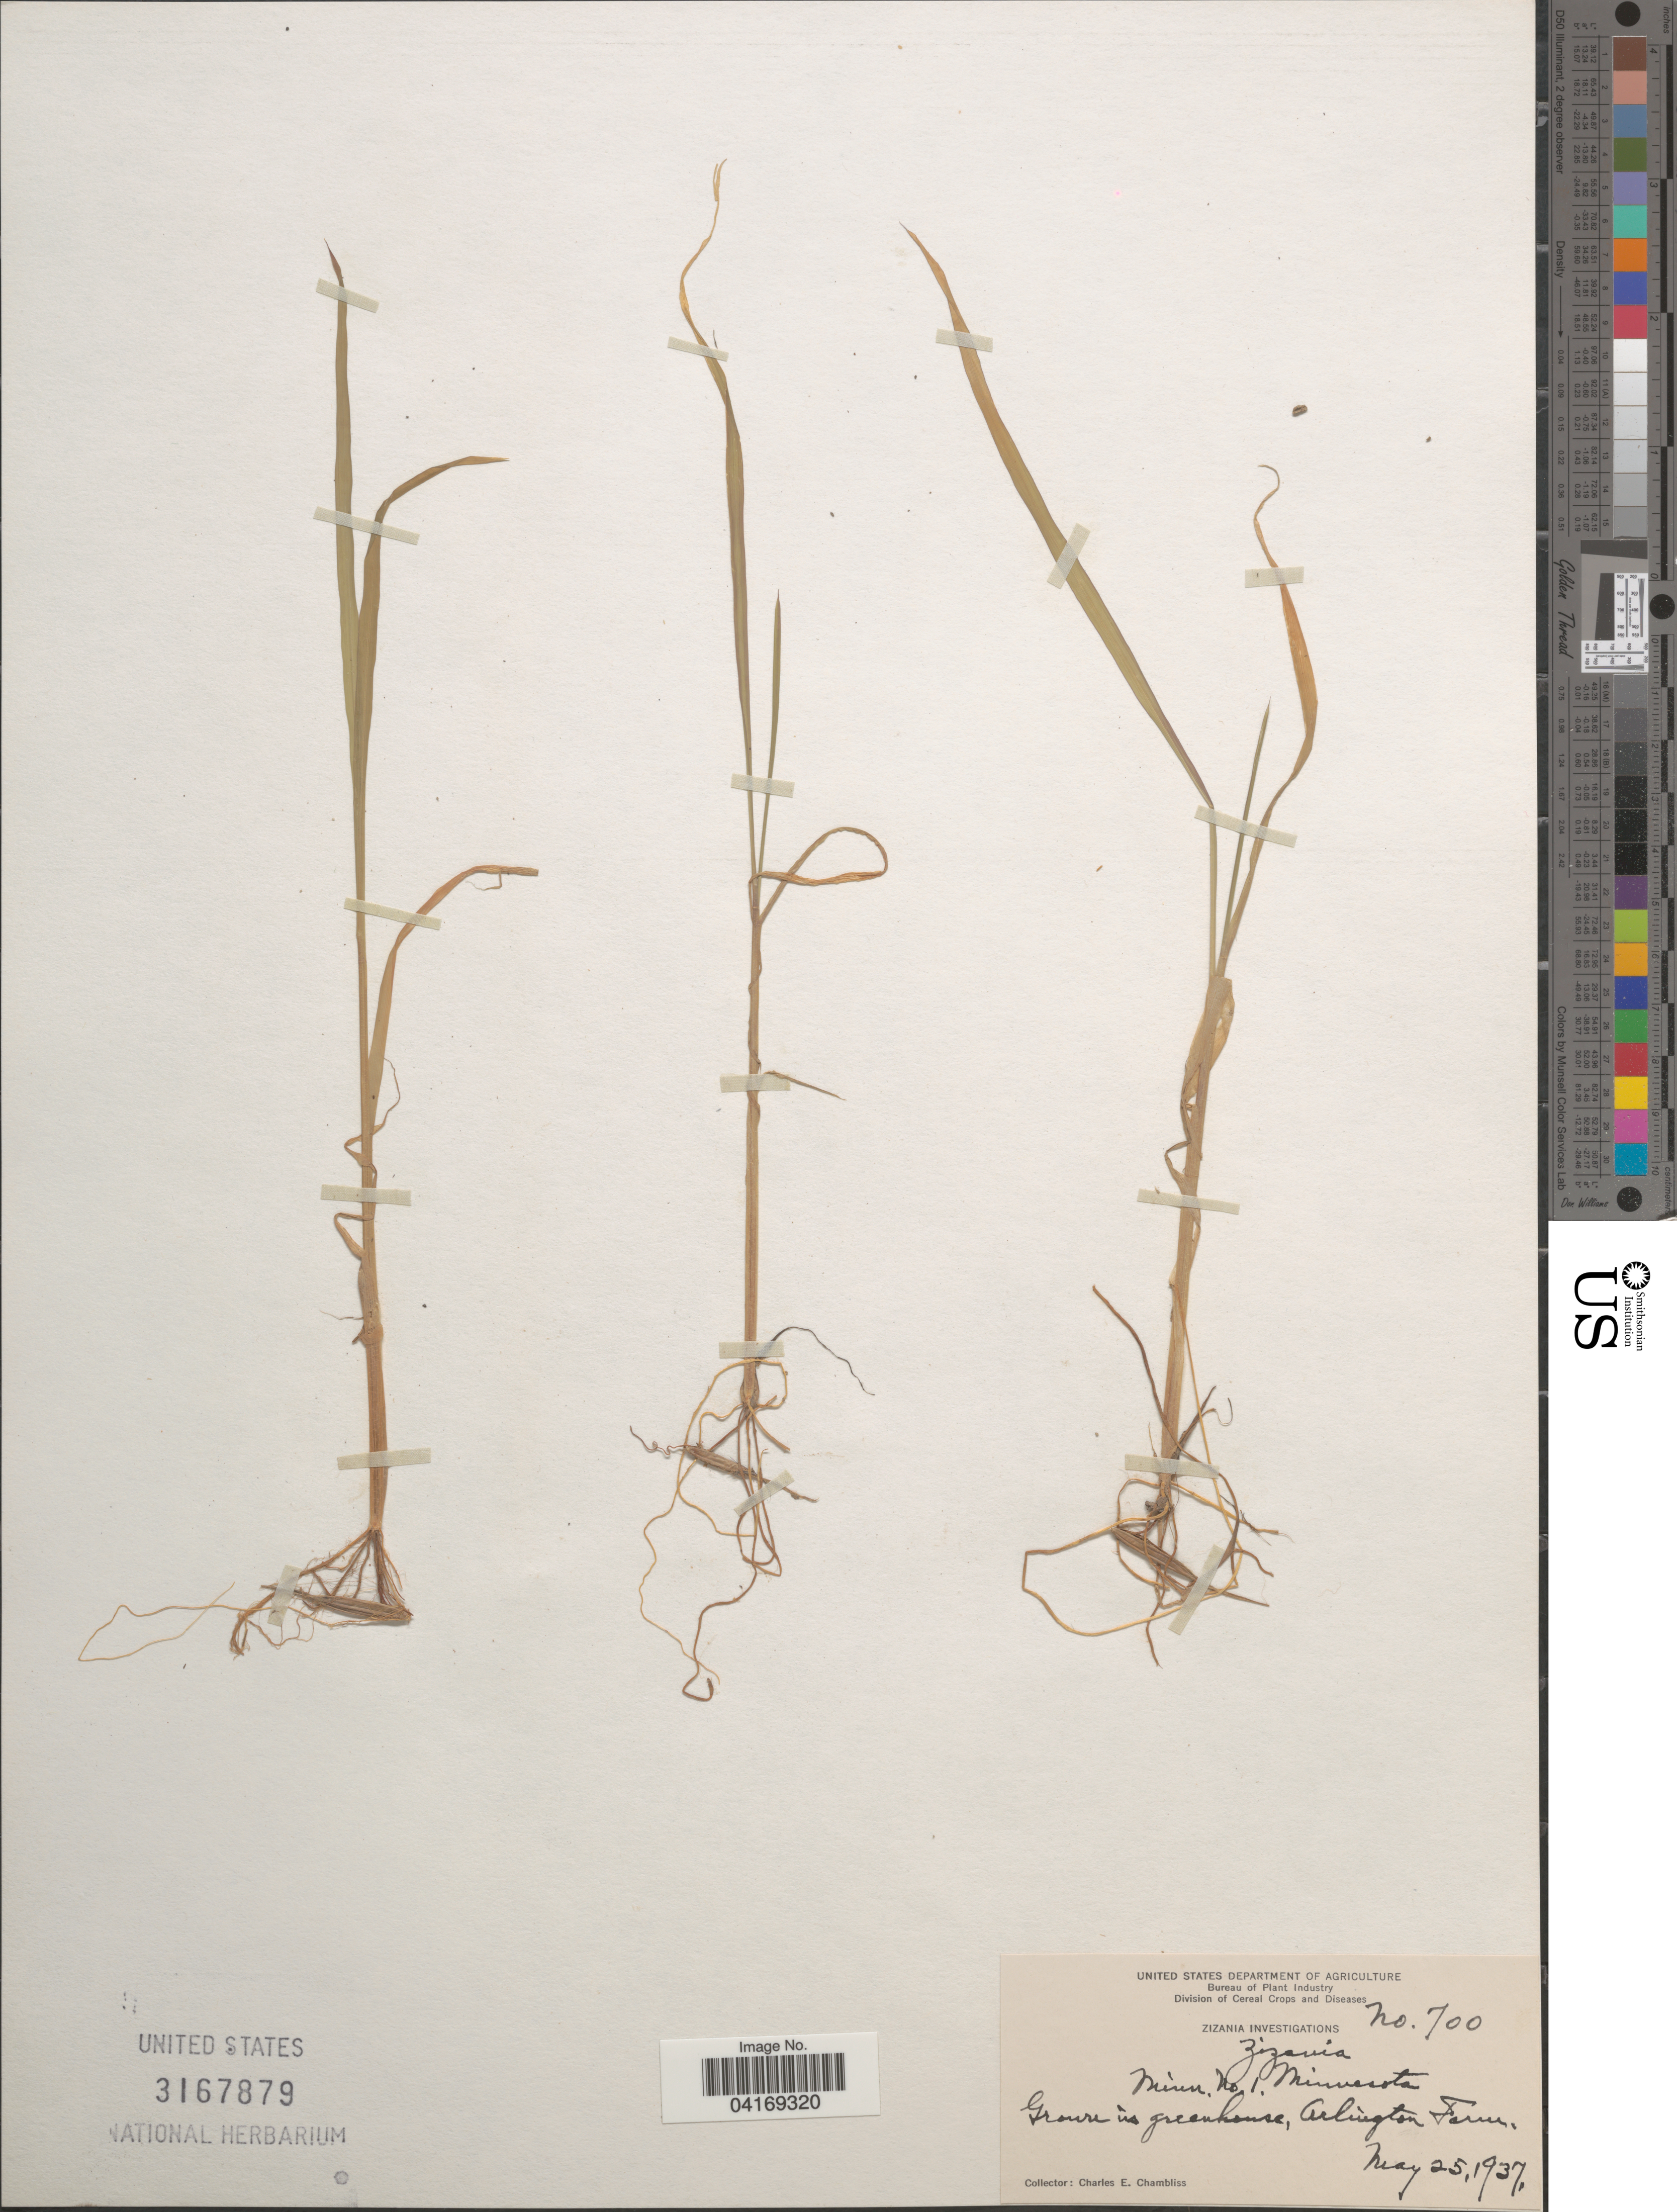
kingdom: Plantae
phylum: Tracheophyta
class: Liliopsida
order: Poales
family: Poaceae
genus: Zizania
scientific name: Zizania sp.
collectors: C. Chambliss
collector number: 700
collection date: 1937-05-25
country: United States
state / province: Virginia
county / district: Arlington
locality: In greenhouse, Arlington Farm.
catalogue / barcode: US 3167879